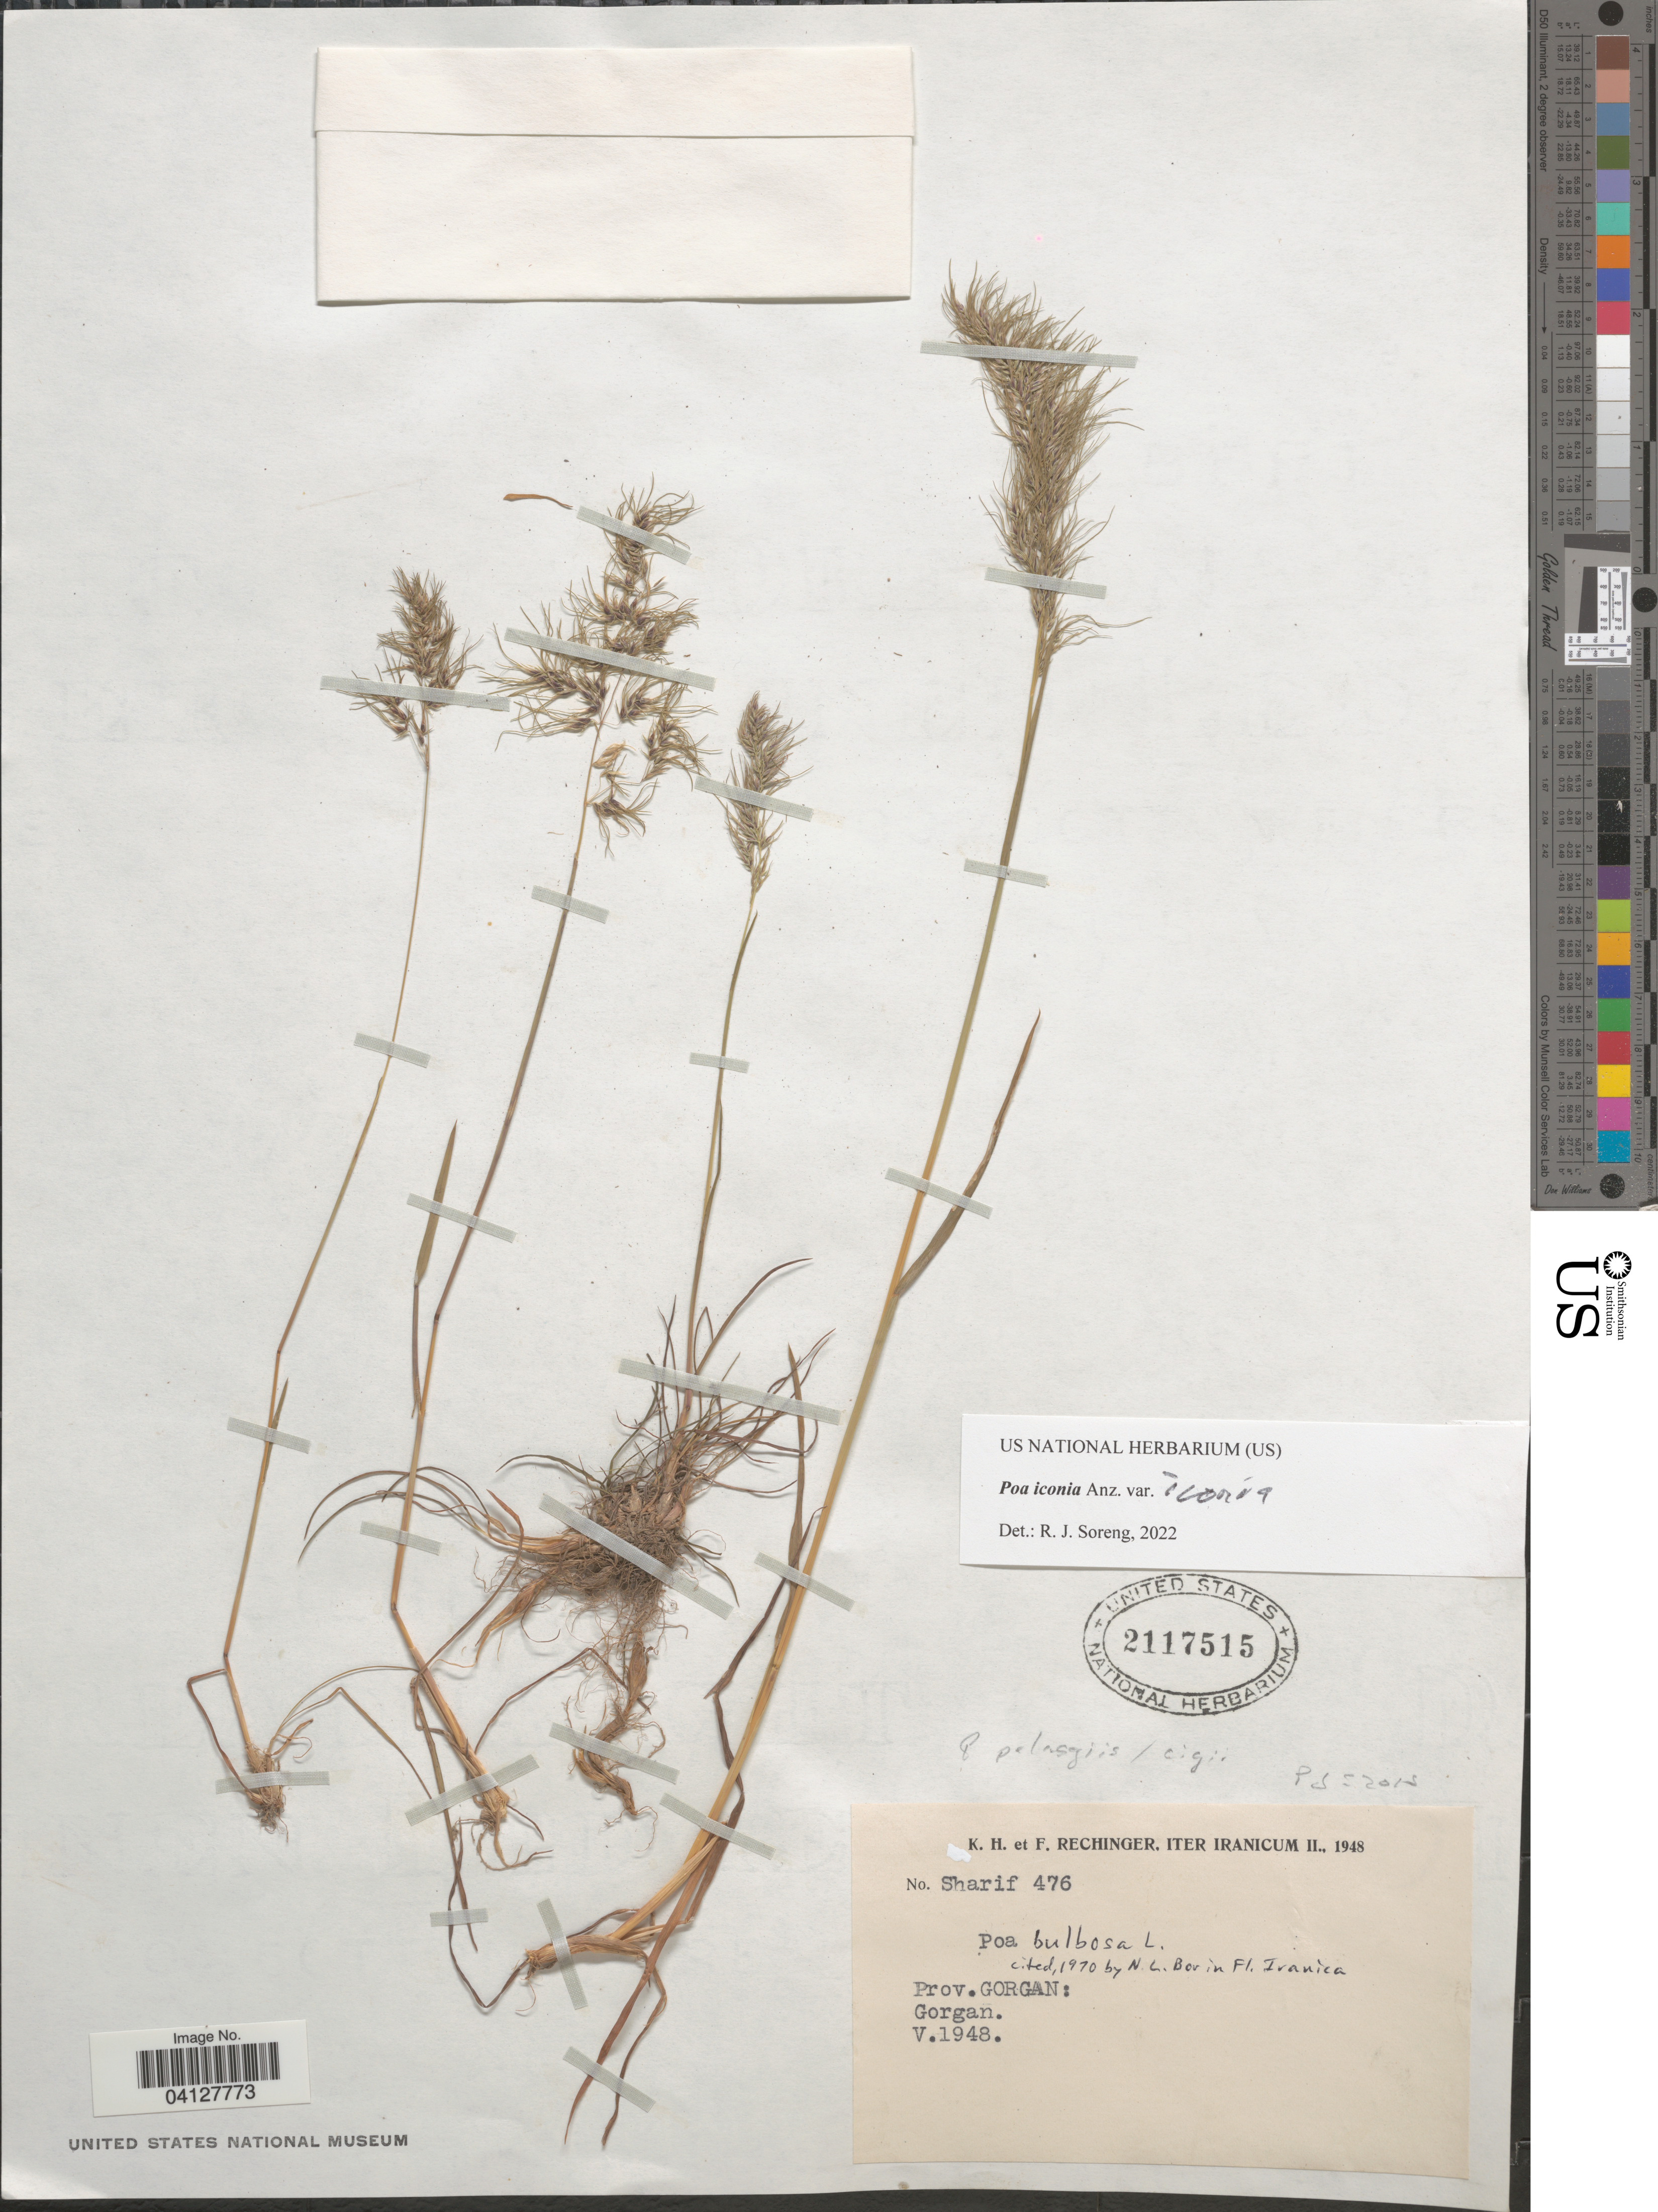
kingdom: Plantae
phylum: Tracheophyta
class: Liliopsida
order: Poales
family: Poaceae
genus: Poa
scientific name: Poa iconia var. iconia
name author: Azn.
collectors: K. H. Rechinger & F. Rechinger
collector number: Sharif476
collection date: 1948-05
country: Iran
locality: Iter Iranicum II., 1948. Prov. Gorgan: Gorgan.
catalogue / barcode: US 2117515